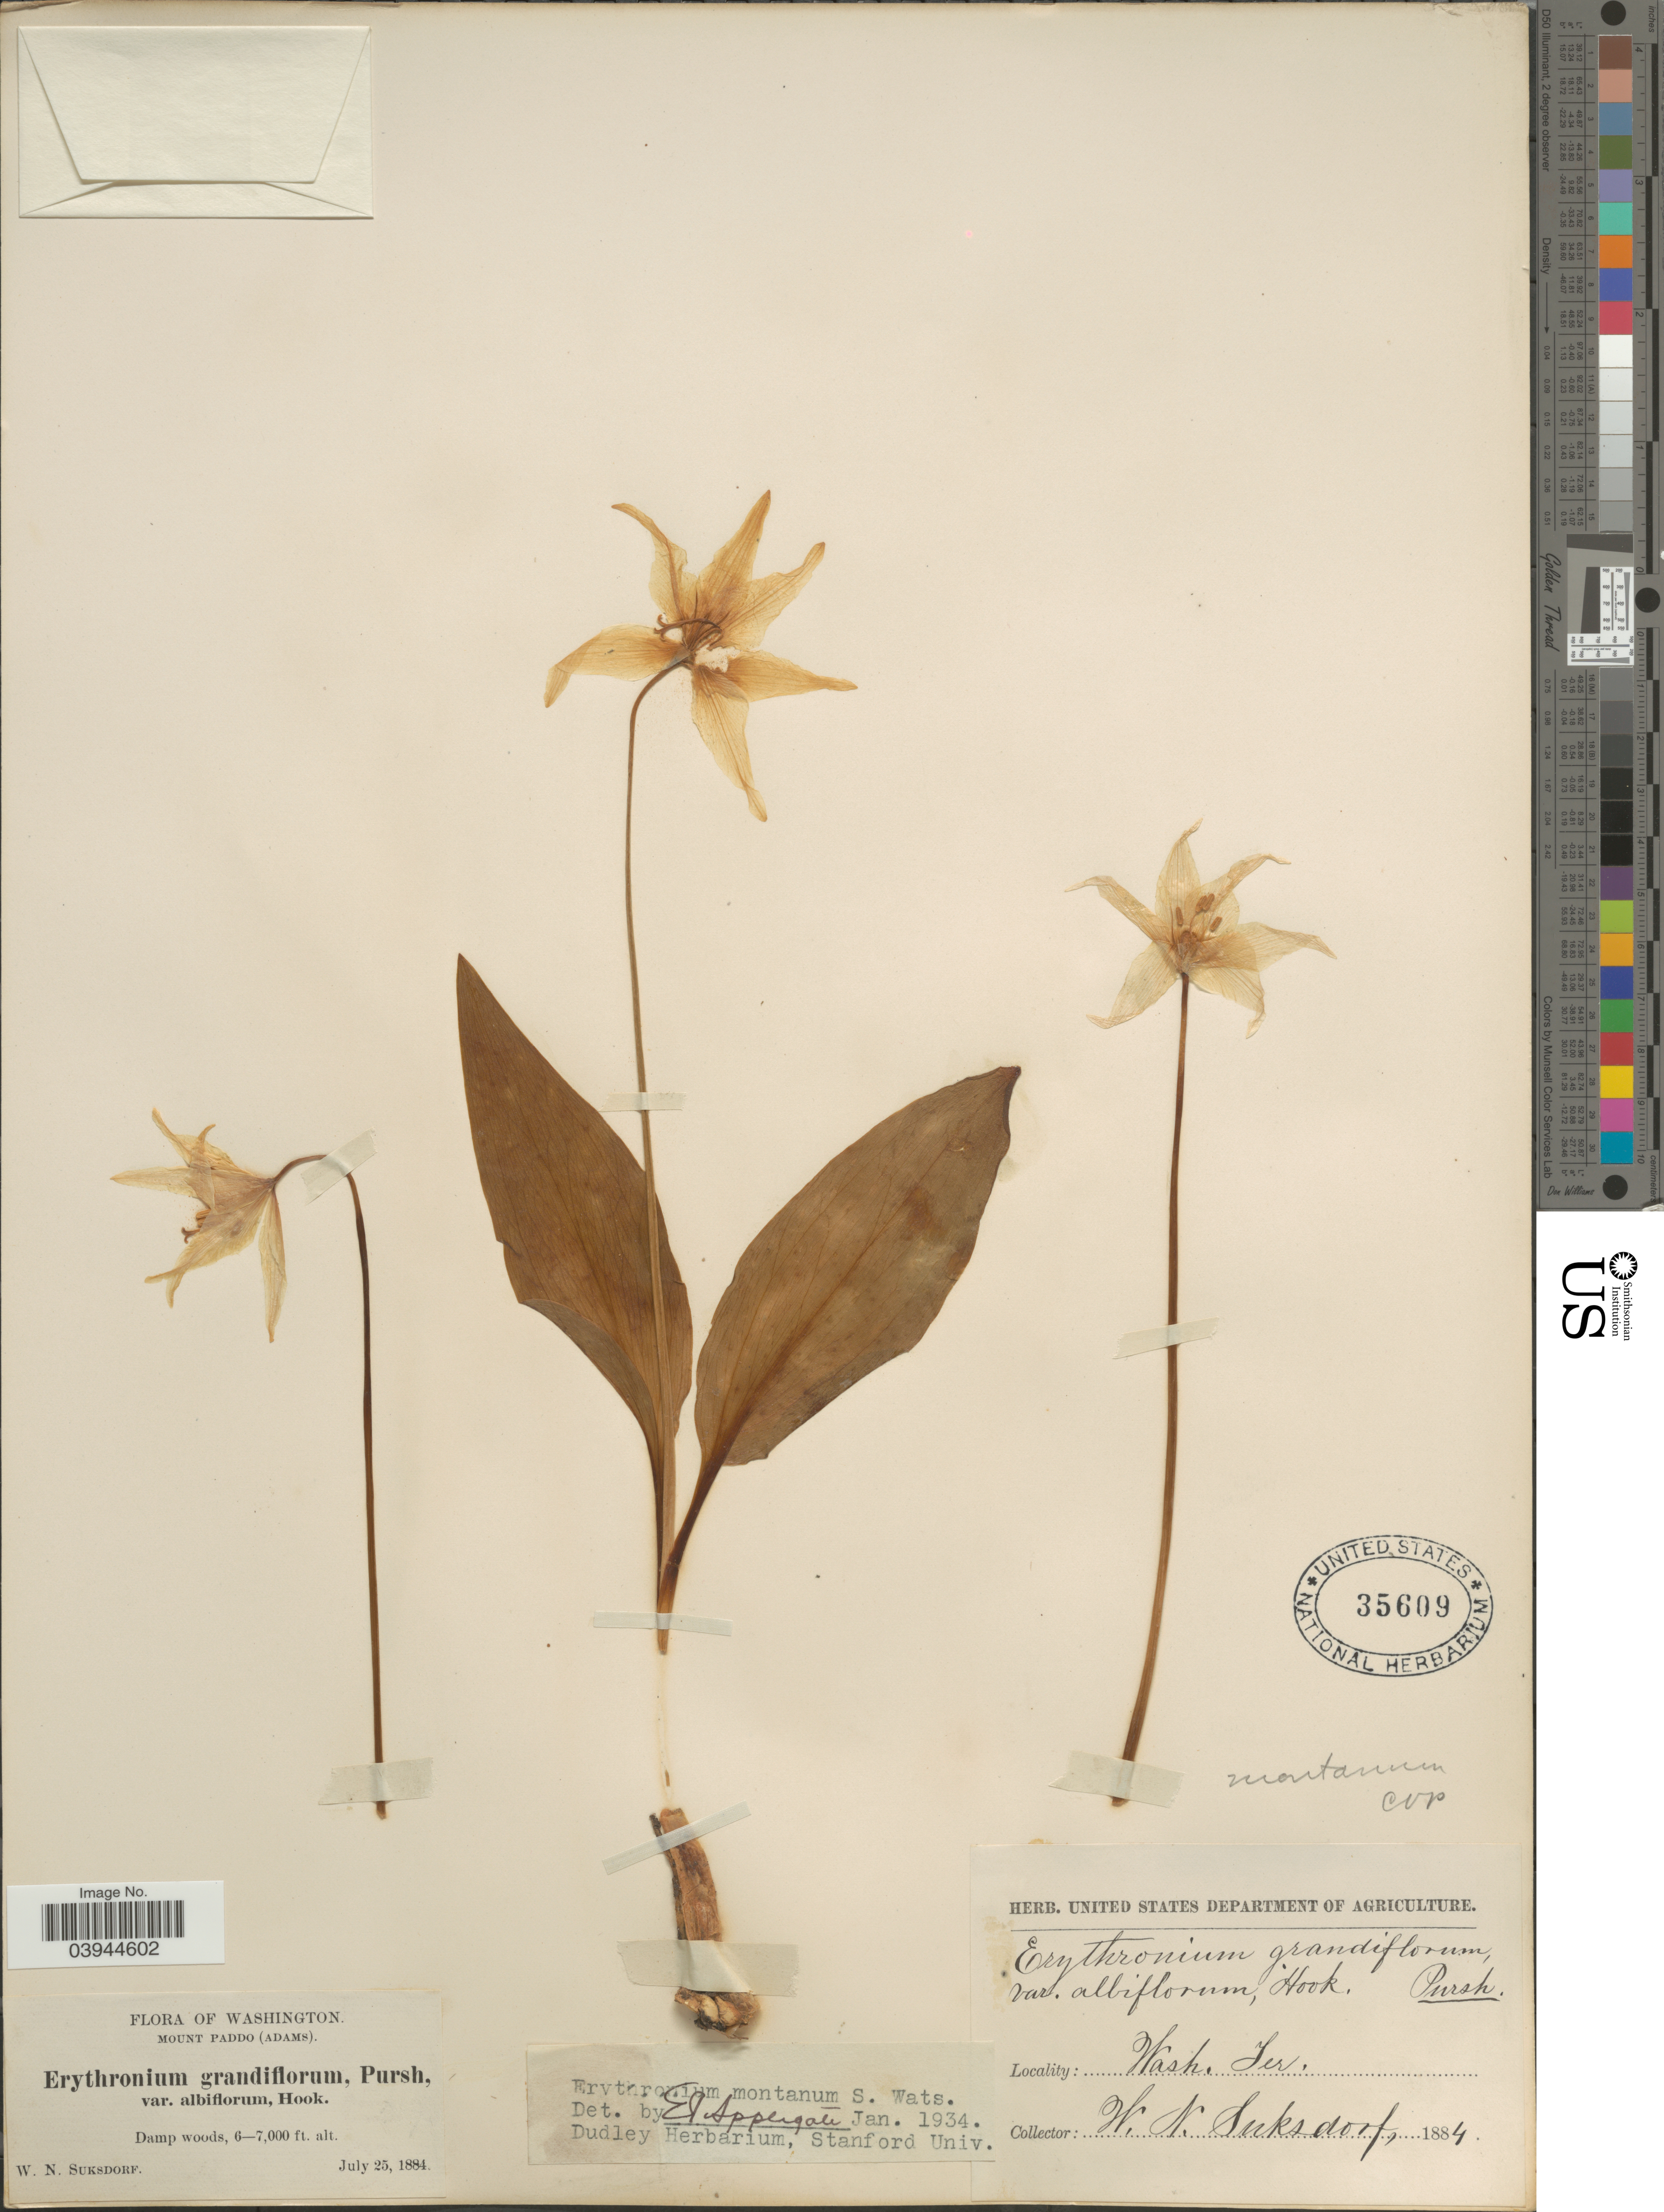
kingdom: Plantae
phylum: Tracheophyta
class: Liliopsida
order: Liliales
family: Liliaceae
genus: Erythronium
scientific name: Erythronium montanum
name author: S. Watson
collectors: W. N. Suksdorf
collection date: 1884-07-25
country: United States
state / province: Washington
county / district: Skamania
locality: Mount Paddo (Adams).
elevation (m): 1829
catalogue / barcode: US 35609